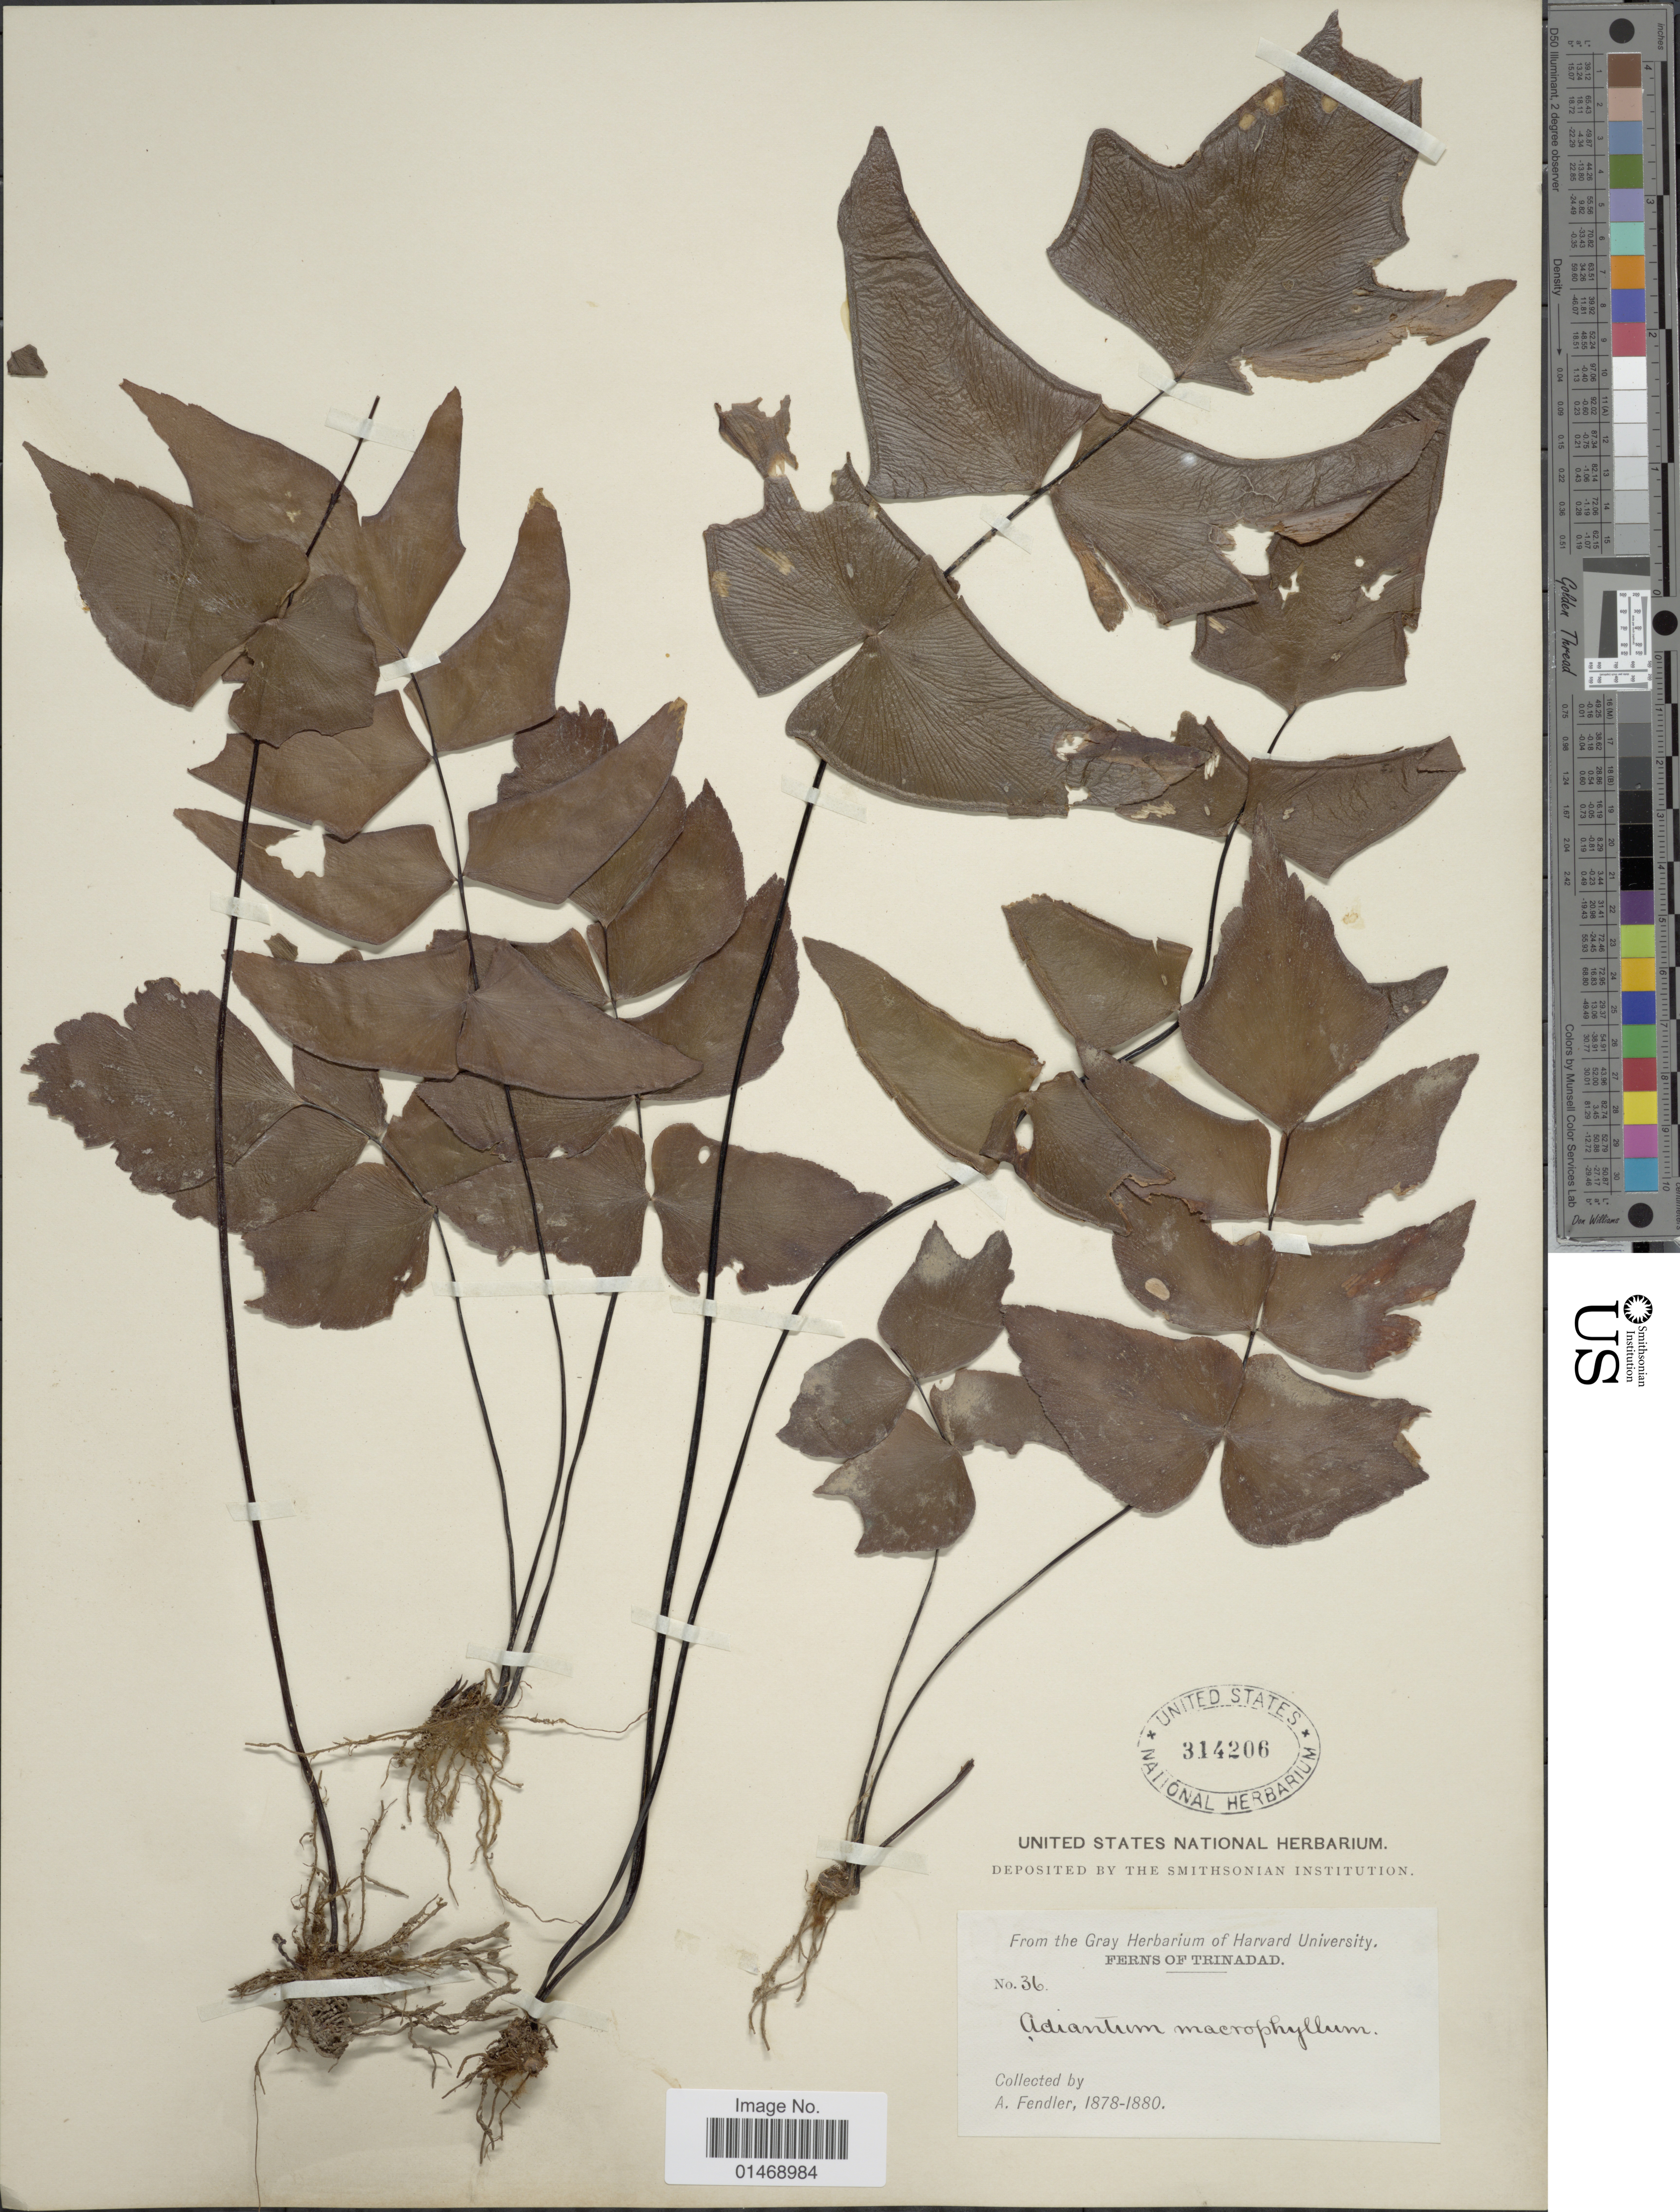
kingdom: Plantae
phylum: Tracheophyta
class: Polypodiopsida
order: Polypodiales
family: Pteridaceae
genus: Adiantum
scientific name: Adiantum macrophyllum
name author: Sw.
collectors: A. Fendler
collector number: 36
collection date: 1878/1880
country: Trinidad and Tobago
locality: Ferns of Trinidad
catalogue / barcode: US 314206